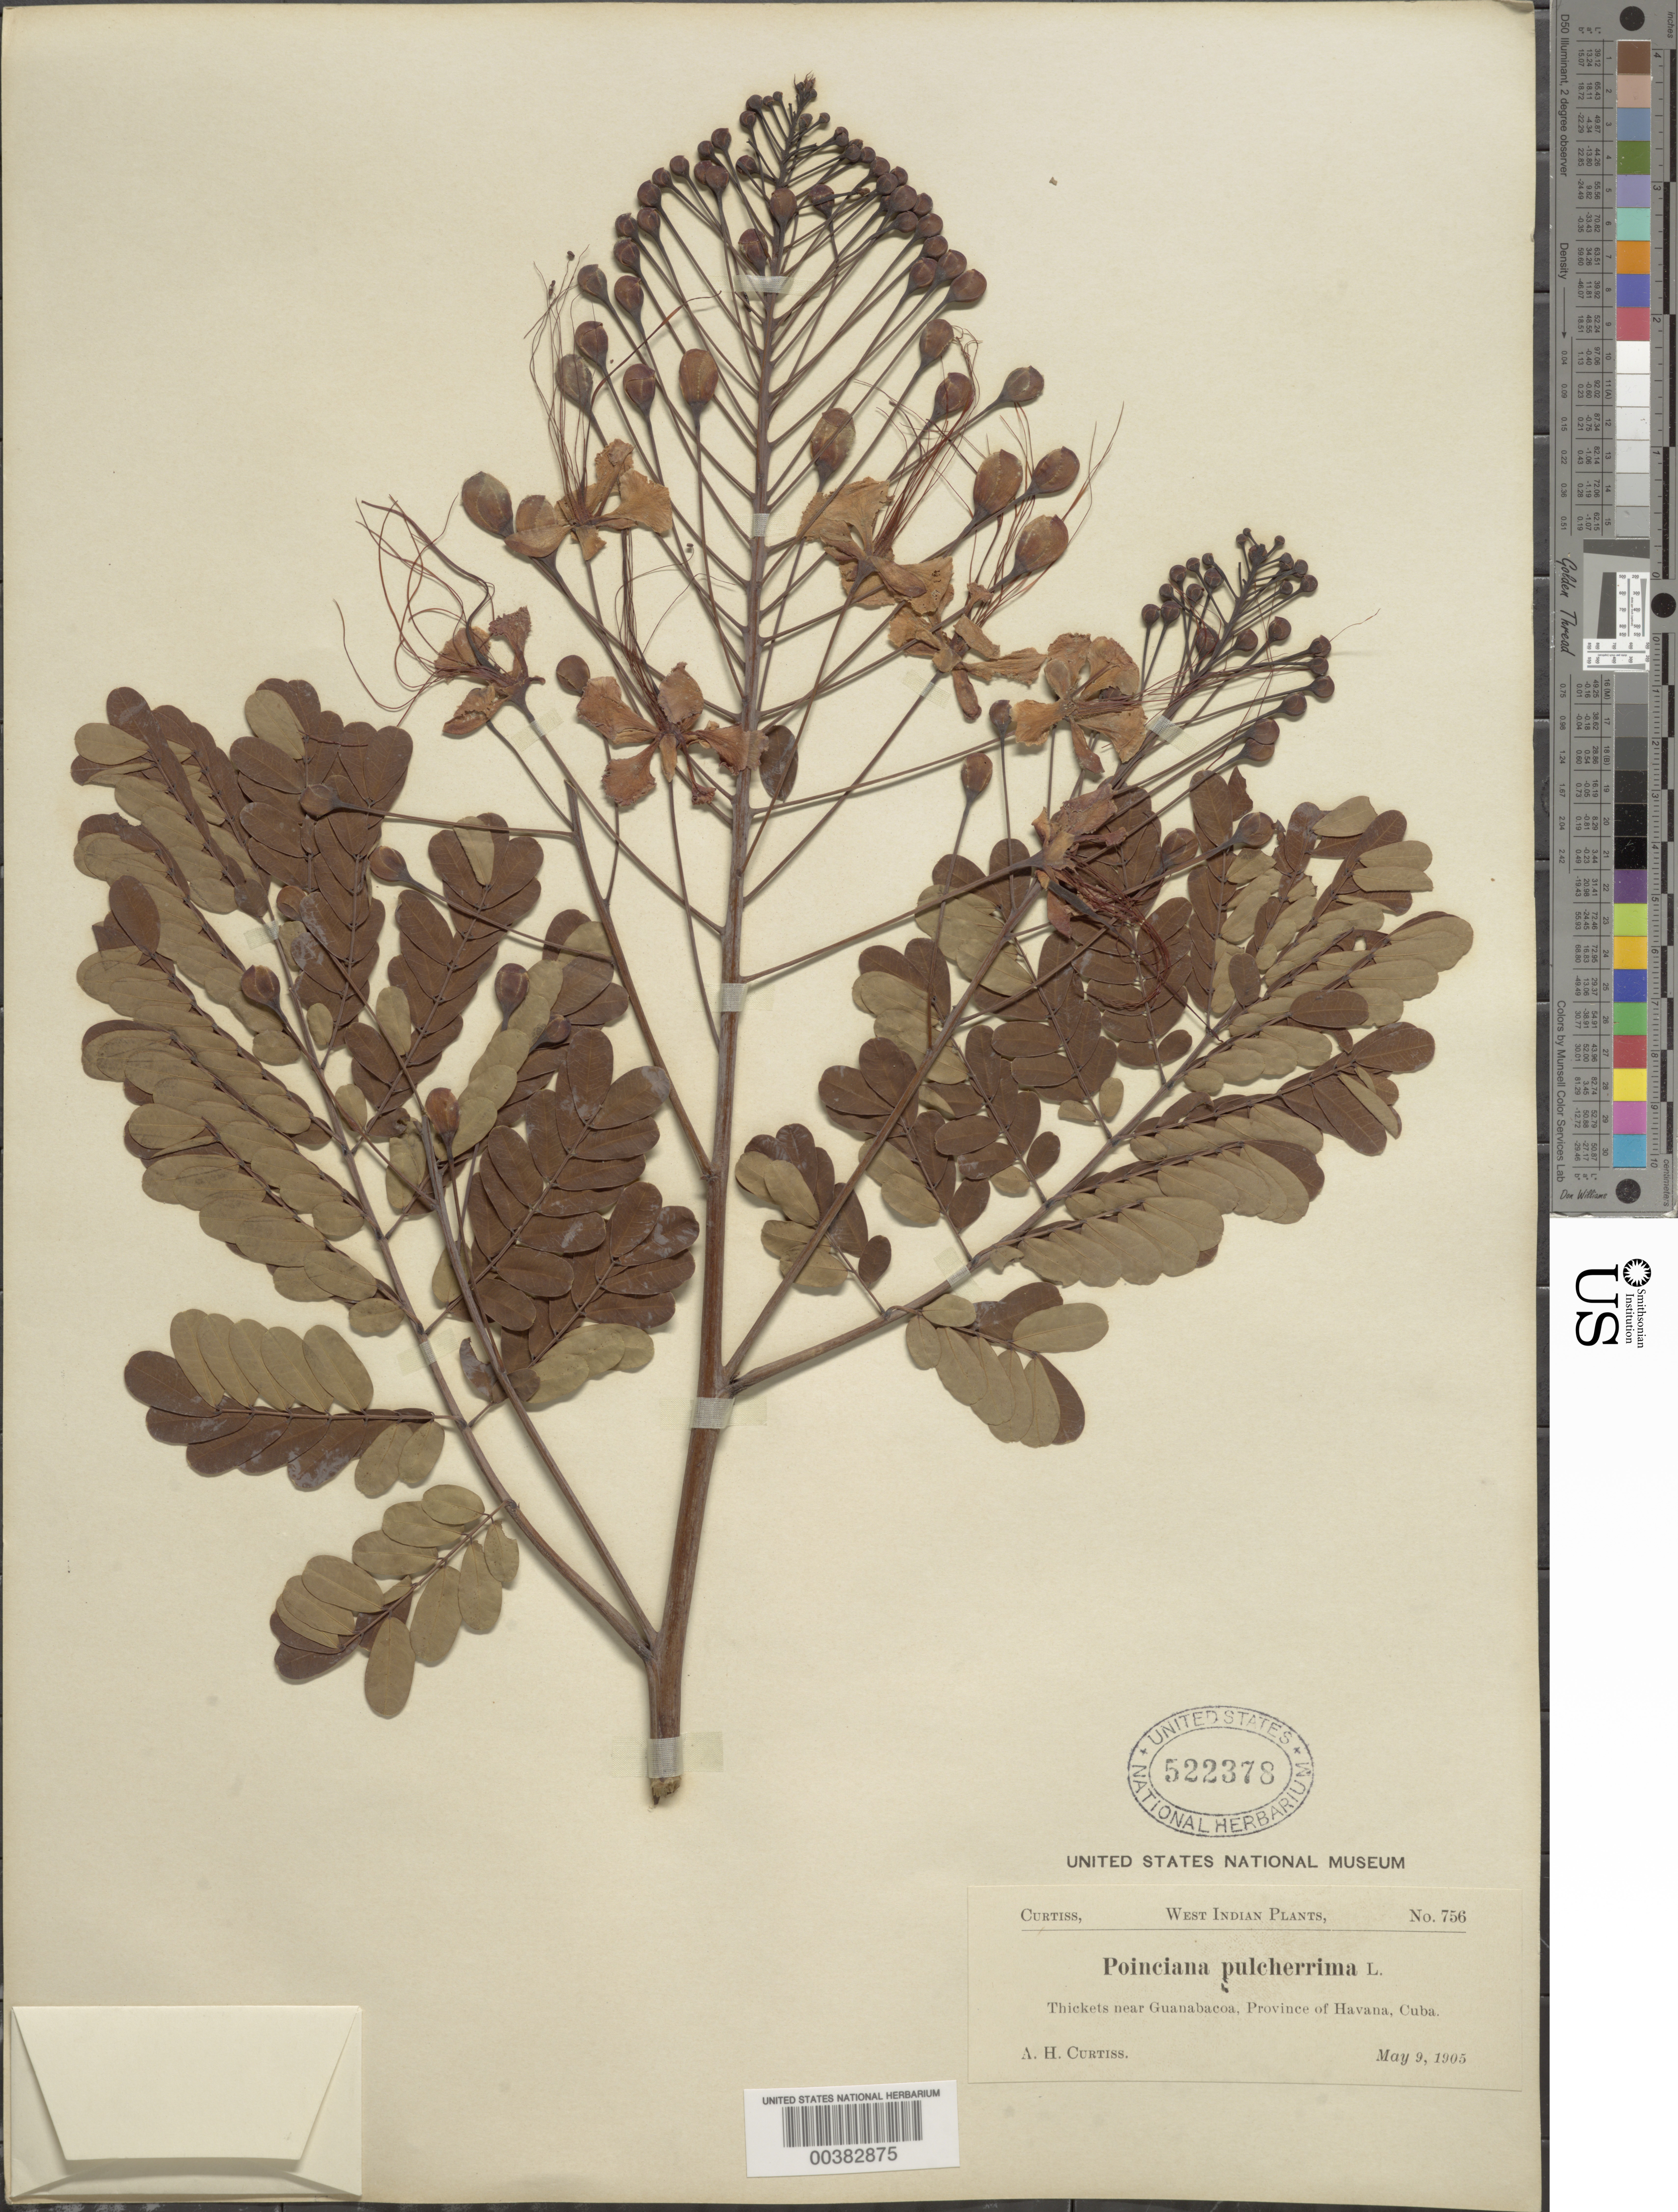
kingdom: Plantae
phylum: Tracheophyta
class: Magnoliopsida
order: Fabales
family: Fabaceae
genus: Caesalpinia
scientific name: Caesalpinia pulcherrima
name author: (L.) Sw.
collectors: A. H. Curtiss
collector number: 756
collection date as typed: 09 May 1905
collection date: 1905-05-09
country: Cuba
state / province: La Habana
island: Greater Antilles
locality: Near guanabacoa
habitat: Thickets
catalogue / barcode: US 522378